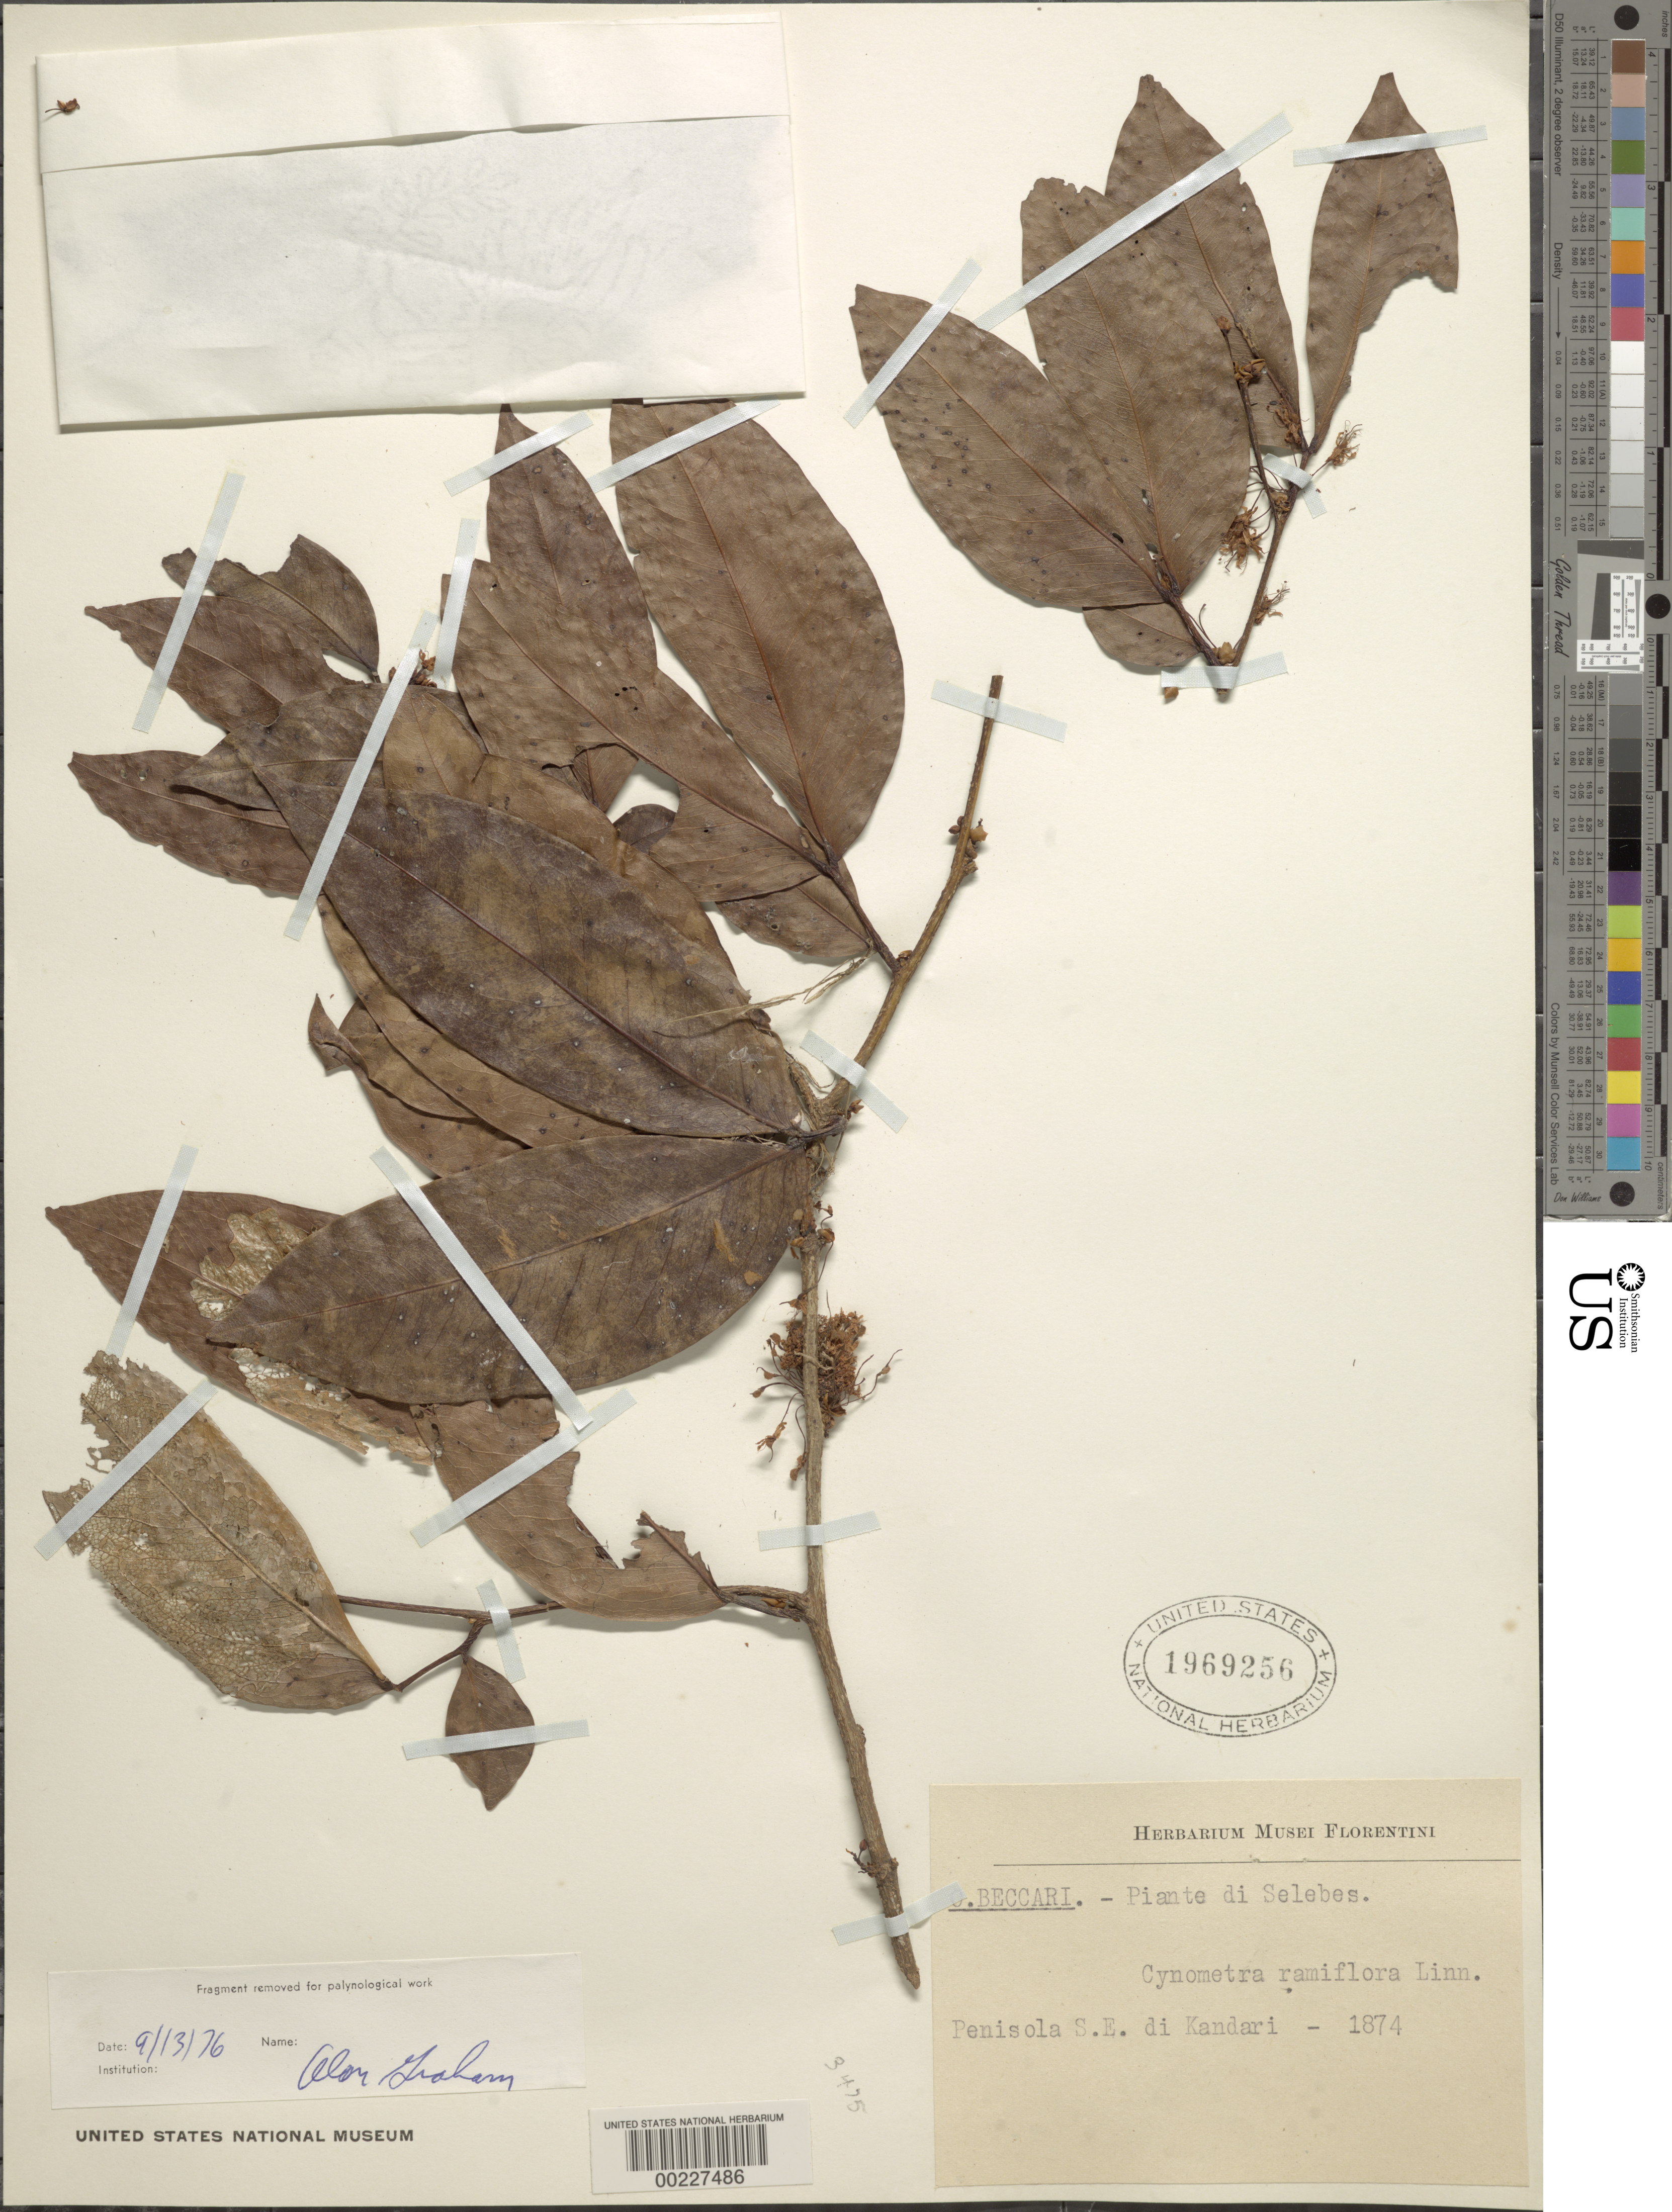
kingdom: Plantae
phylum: Tracheophyta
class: Magnoliopsida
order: Fabales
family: Fabaceae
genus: Cynometra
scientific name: Cynometra ramiflora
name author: L.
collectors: O. Beccari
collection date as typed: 1874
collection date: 1874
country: Indonesia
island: Celebes Island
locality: Penisola s.e. di kandari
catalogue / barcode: US 1969256